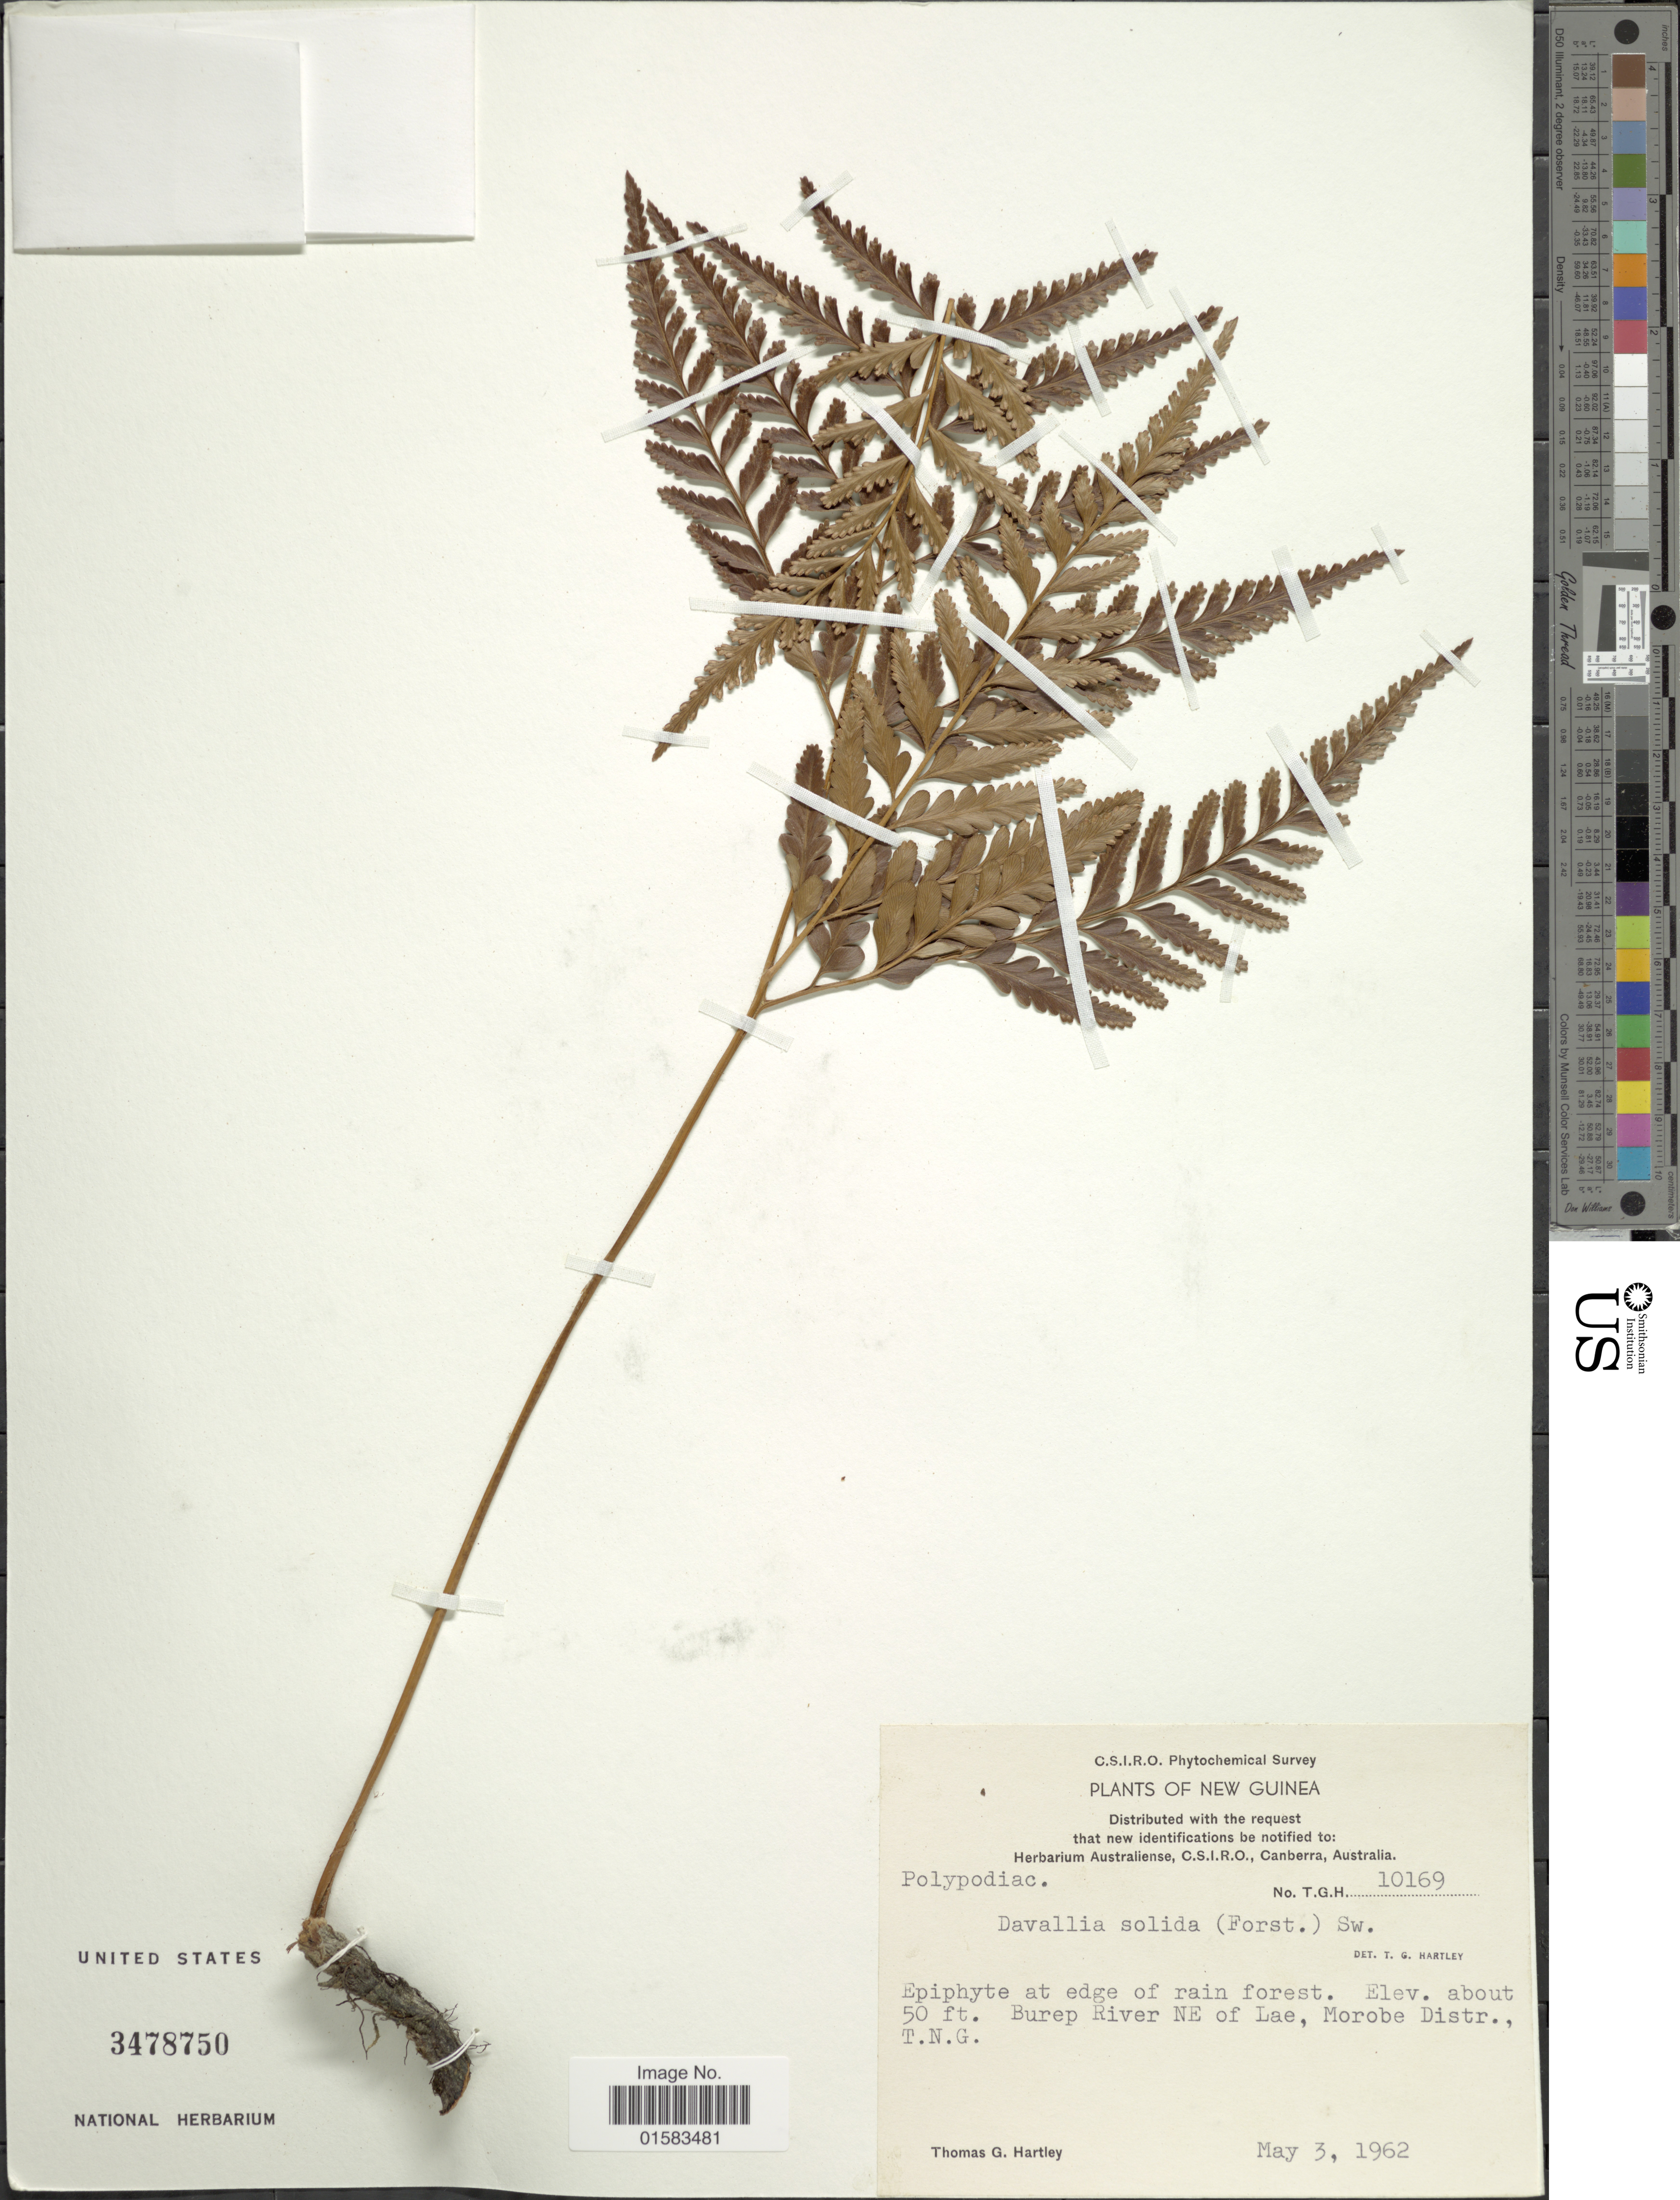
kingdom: Plantae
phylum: Tracheophyta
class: Polypodiopsida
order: Polypodiales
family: Davalliaceae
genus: Davallia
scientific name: Davallia solida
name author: (G. Forst.) Sw.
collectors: T. G. Hartley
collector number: T.G.H. 10169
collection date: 1962-05-03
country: Papua New Guinea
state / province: Morobe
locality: Burep River NE of Lae, T.N.G.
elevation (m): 15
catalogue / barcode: US 3478750